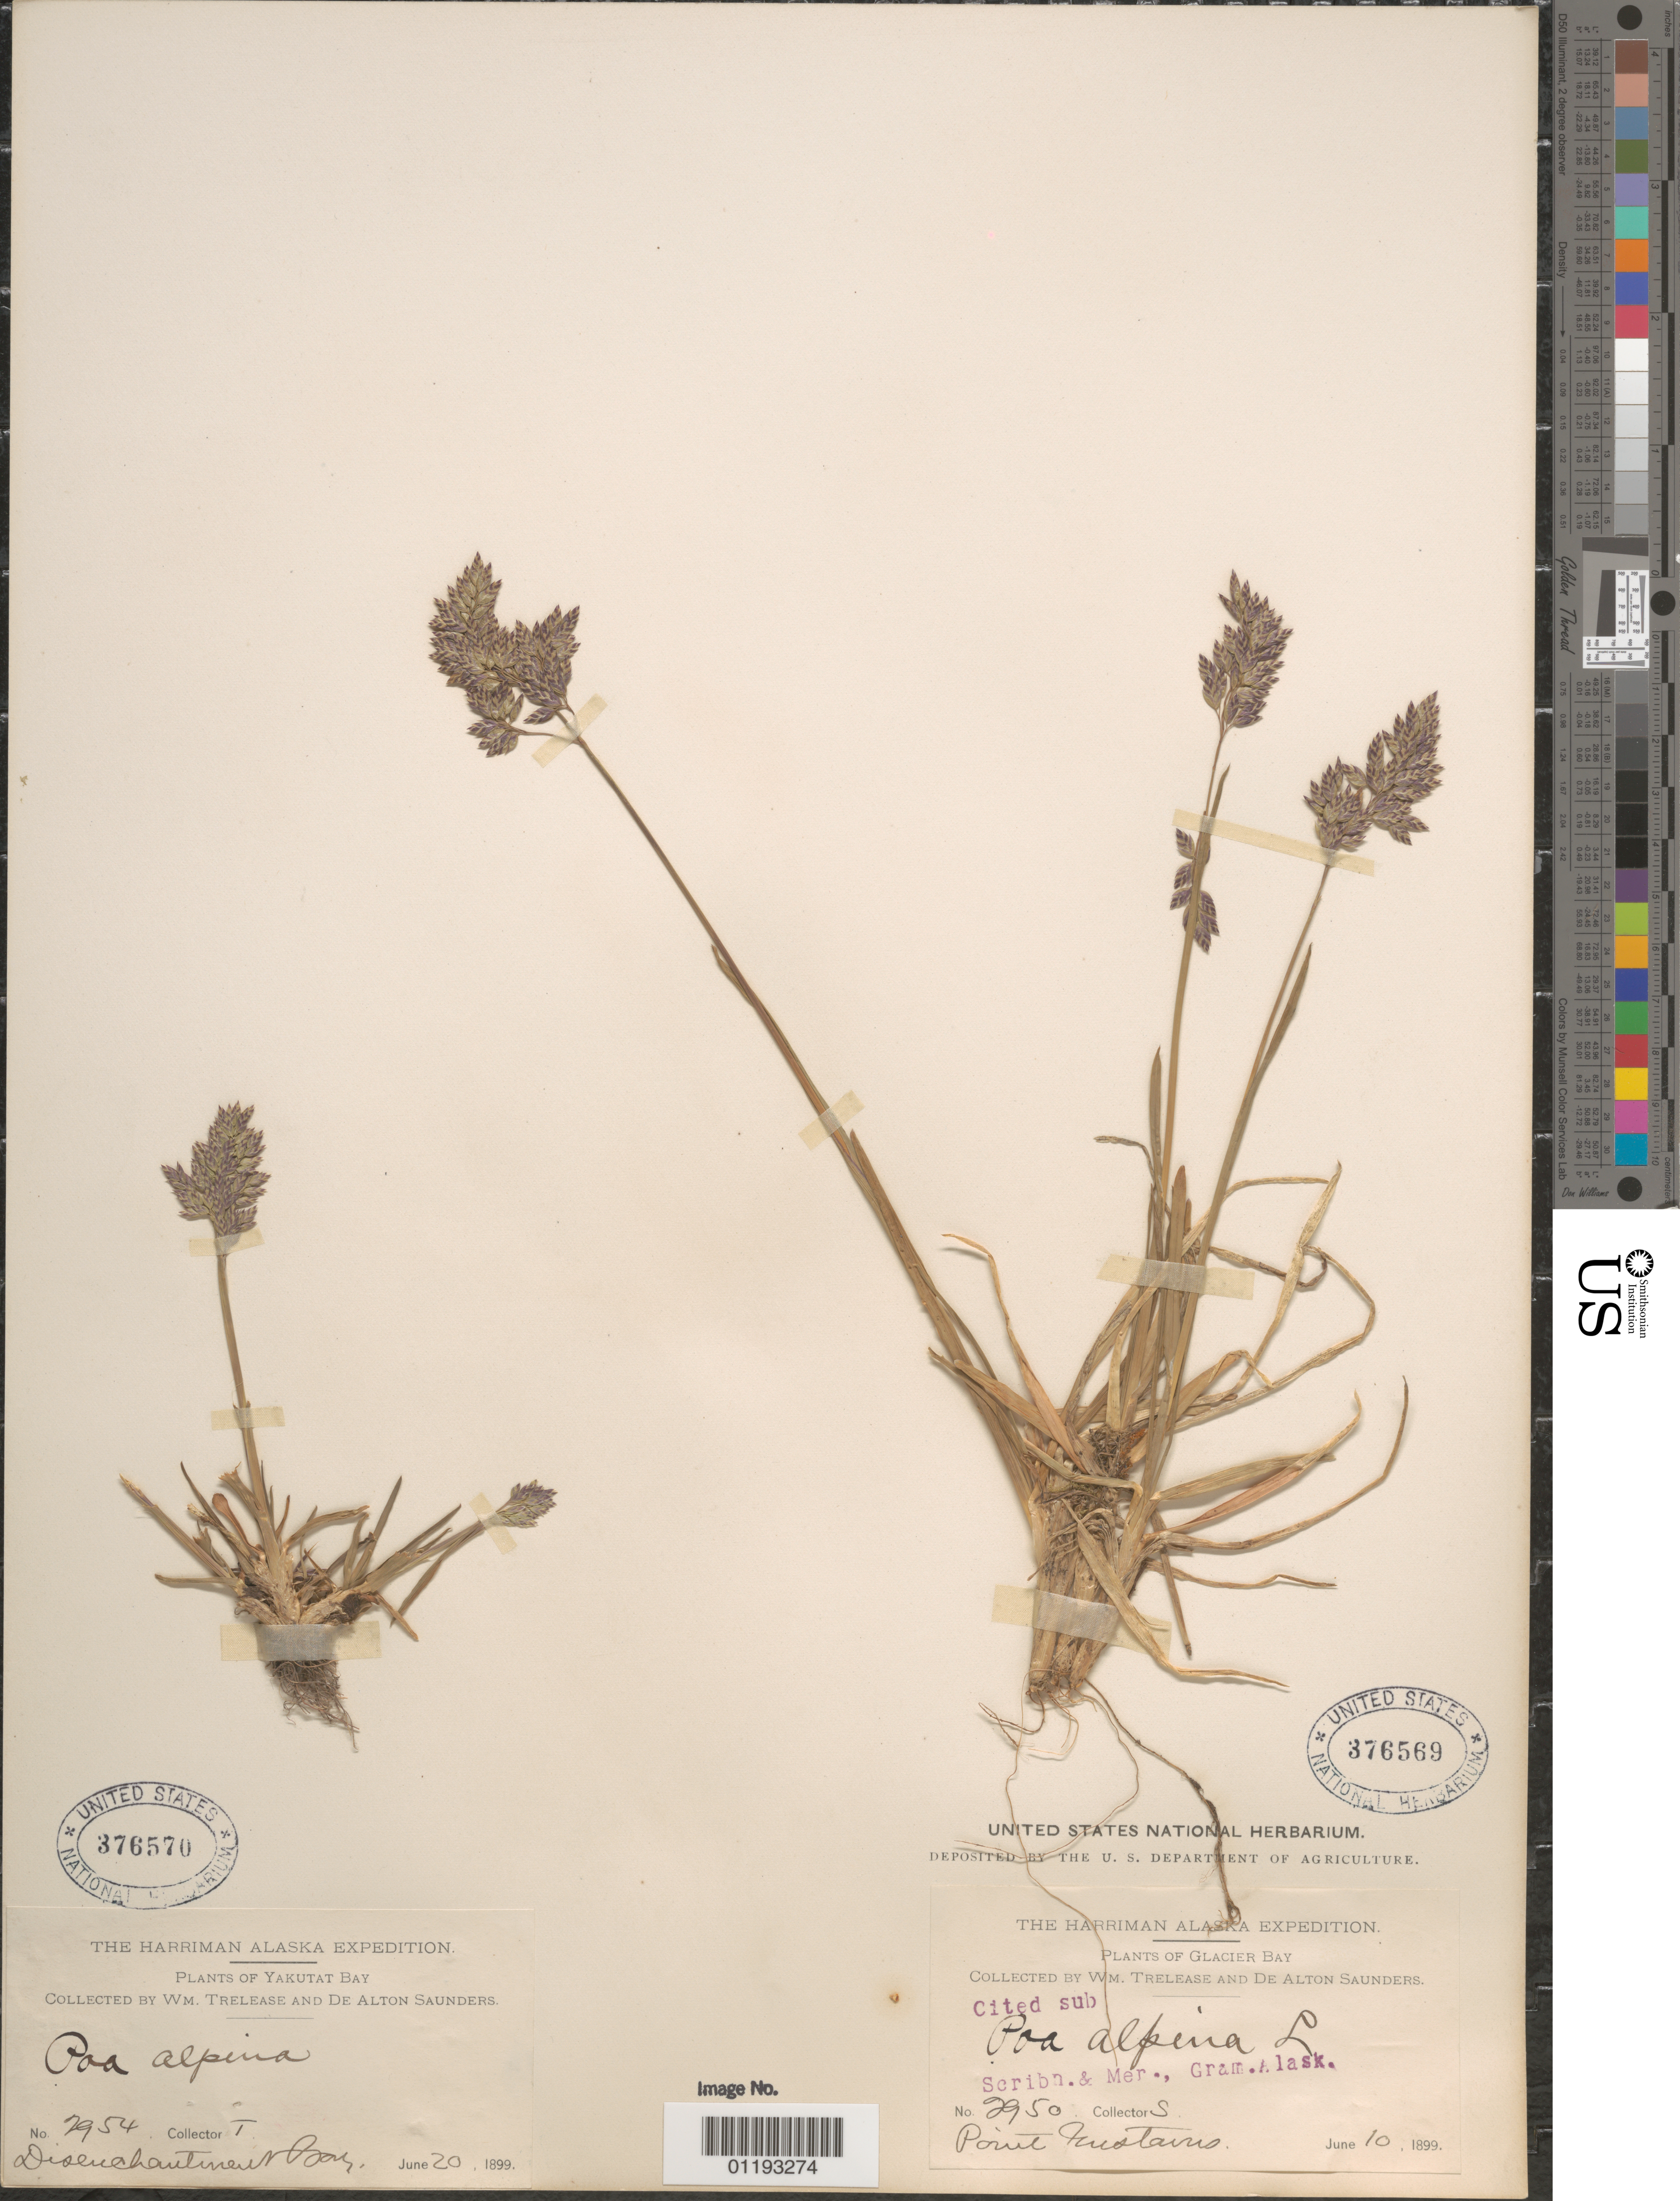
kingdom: Plantae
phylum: Tracheophyta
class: Liliopsida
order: Poales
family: Poaceae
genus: Poa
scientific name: Poa alpina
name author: L.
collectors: W. Trelease & D. Saunders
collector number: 2954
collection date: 1899-06-20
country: United States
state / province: Alaska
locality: Disenchantment Bay.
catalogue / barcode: US 376570